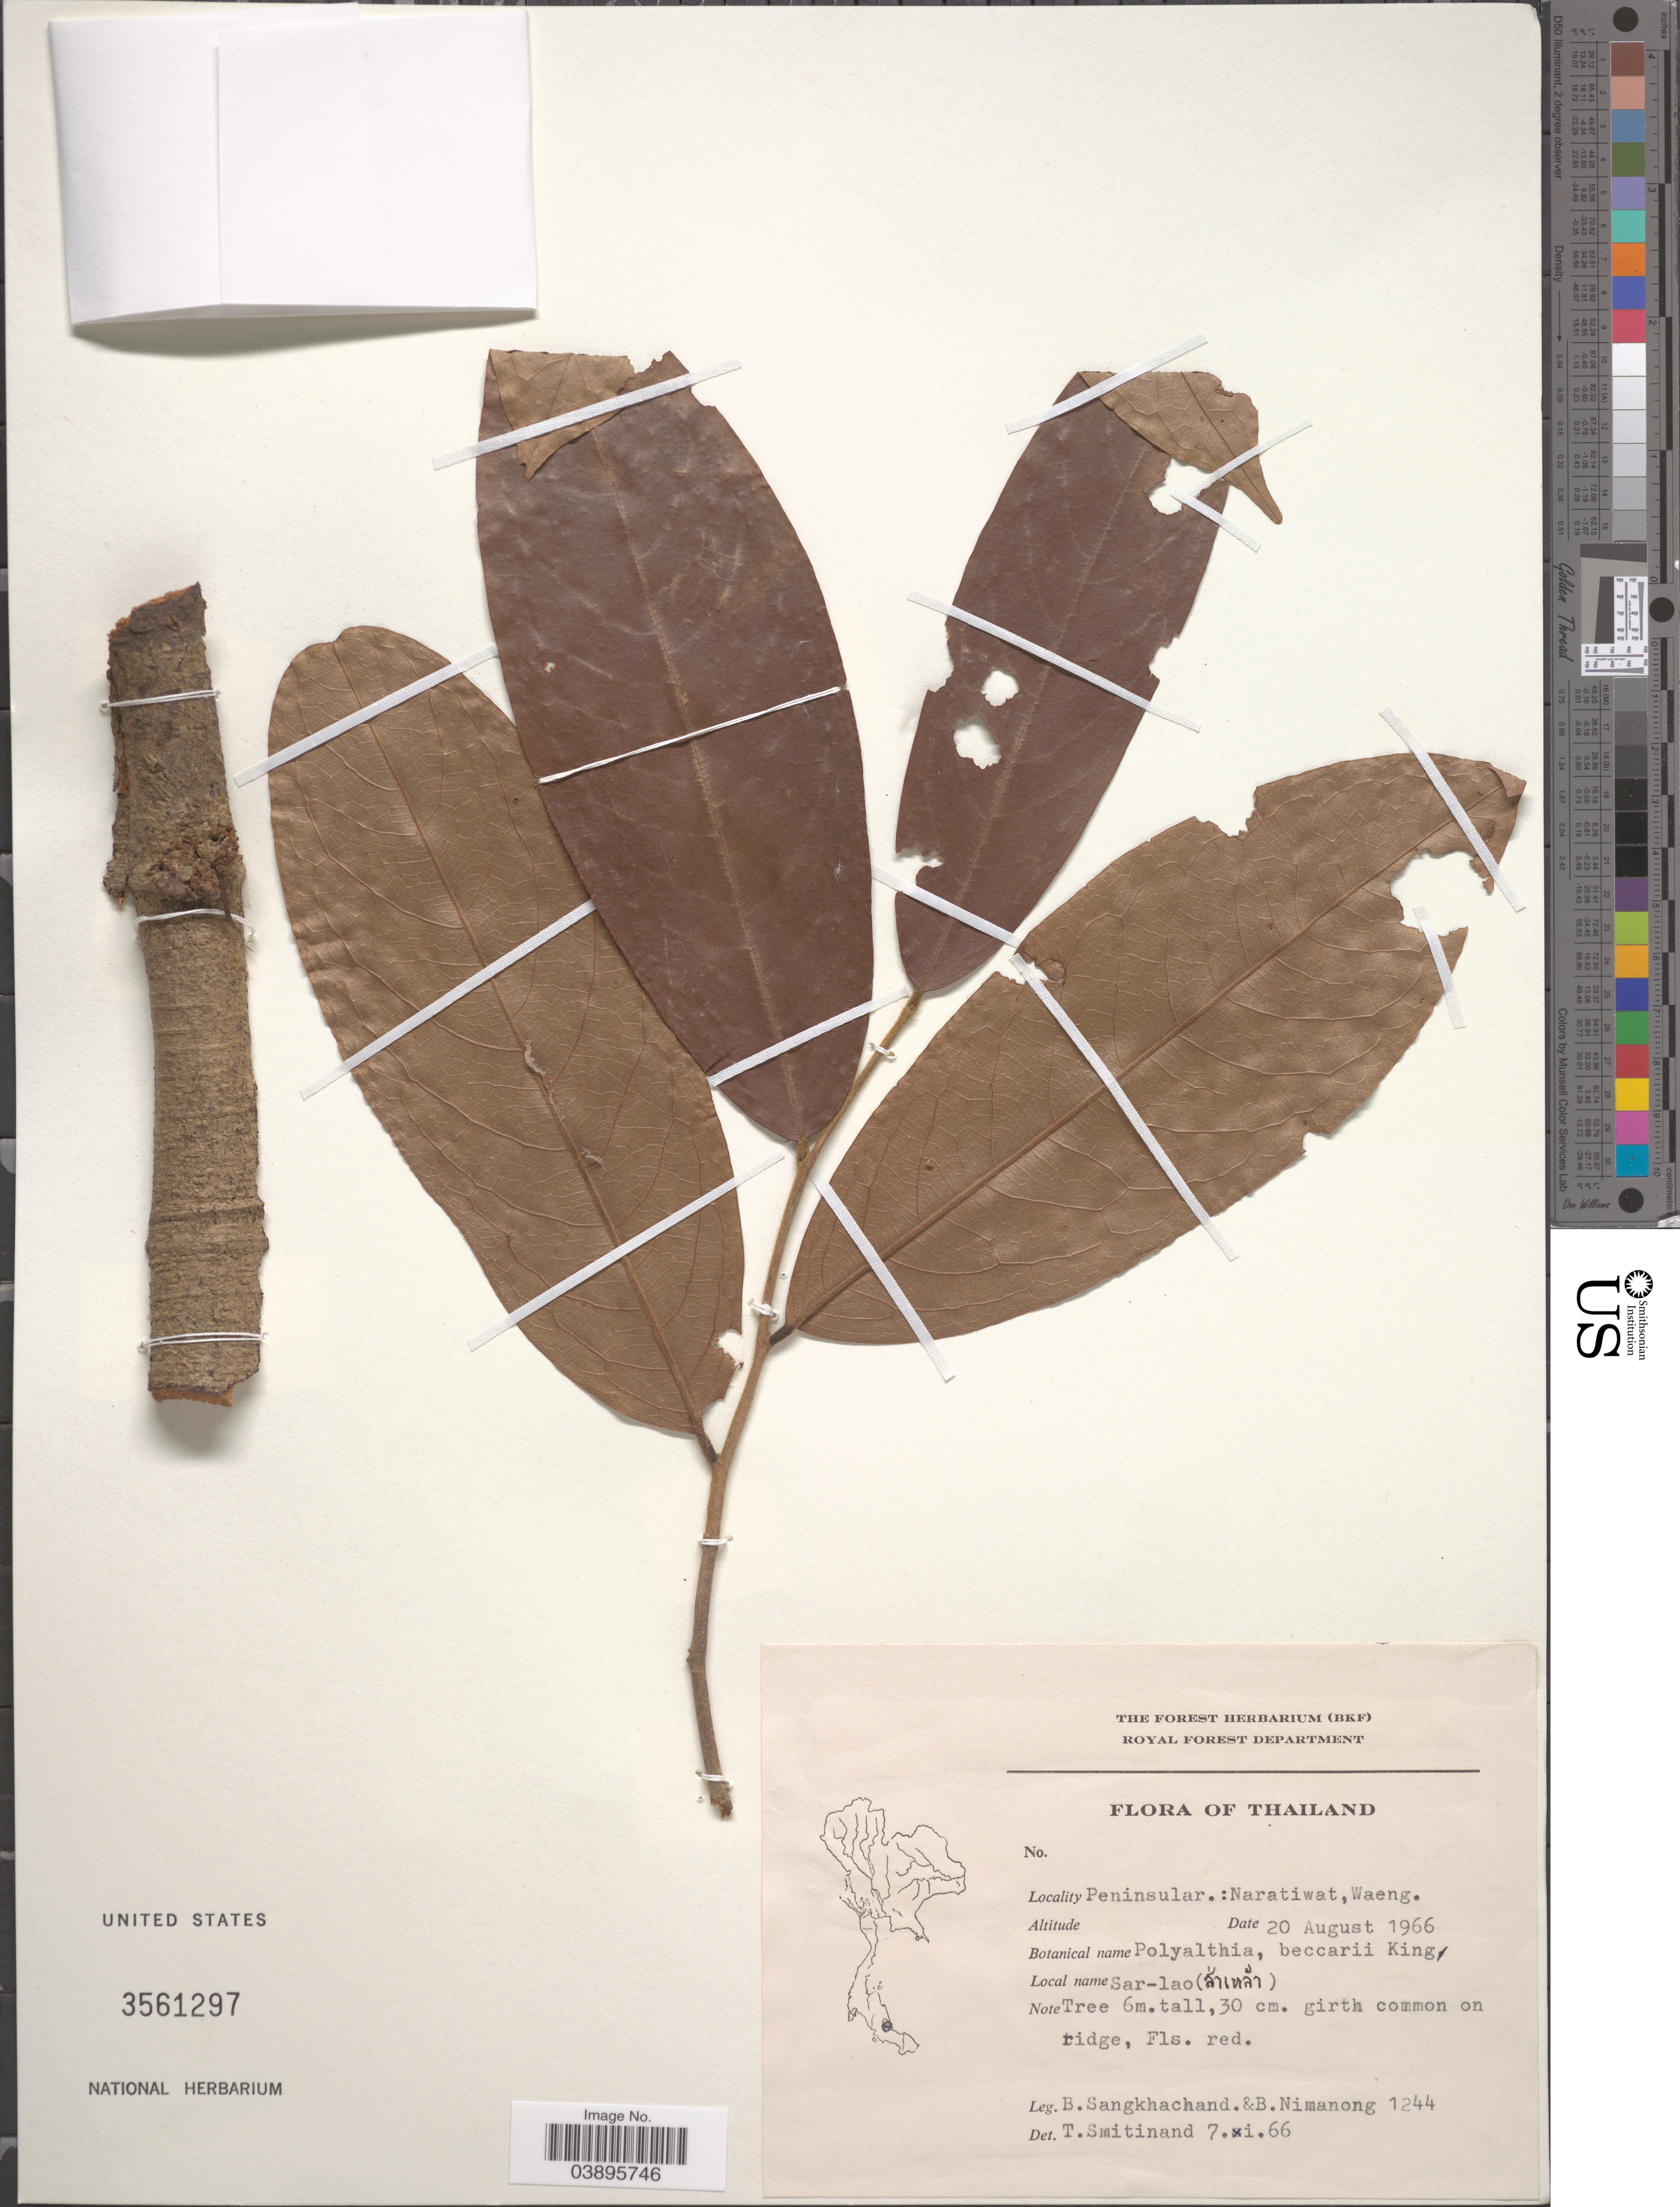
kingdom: Plantae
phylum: Tracheophyta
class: Magnoliopsida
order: Magnoliales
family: Annonaceae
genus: Polyalthia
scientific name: Polyalthia beccarii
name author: King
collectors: B. Sangkhachand & B. Nimanong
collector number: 1244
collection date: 1966-08-20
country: Thailand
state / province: Narathiwat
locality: Peninsular.: Naratiwat, Waeng.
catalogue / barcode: US 3561297